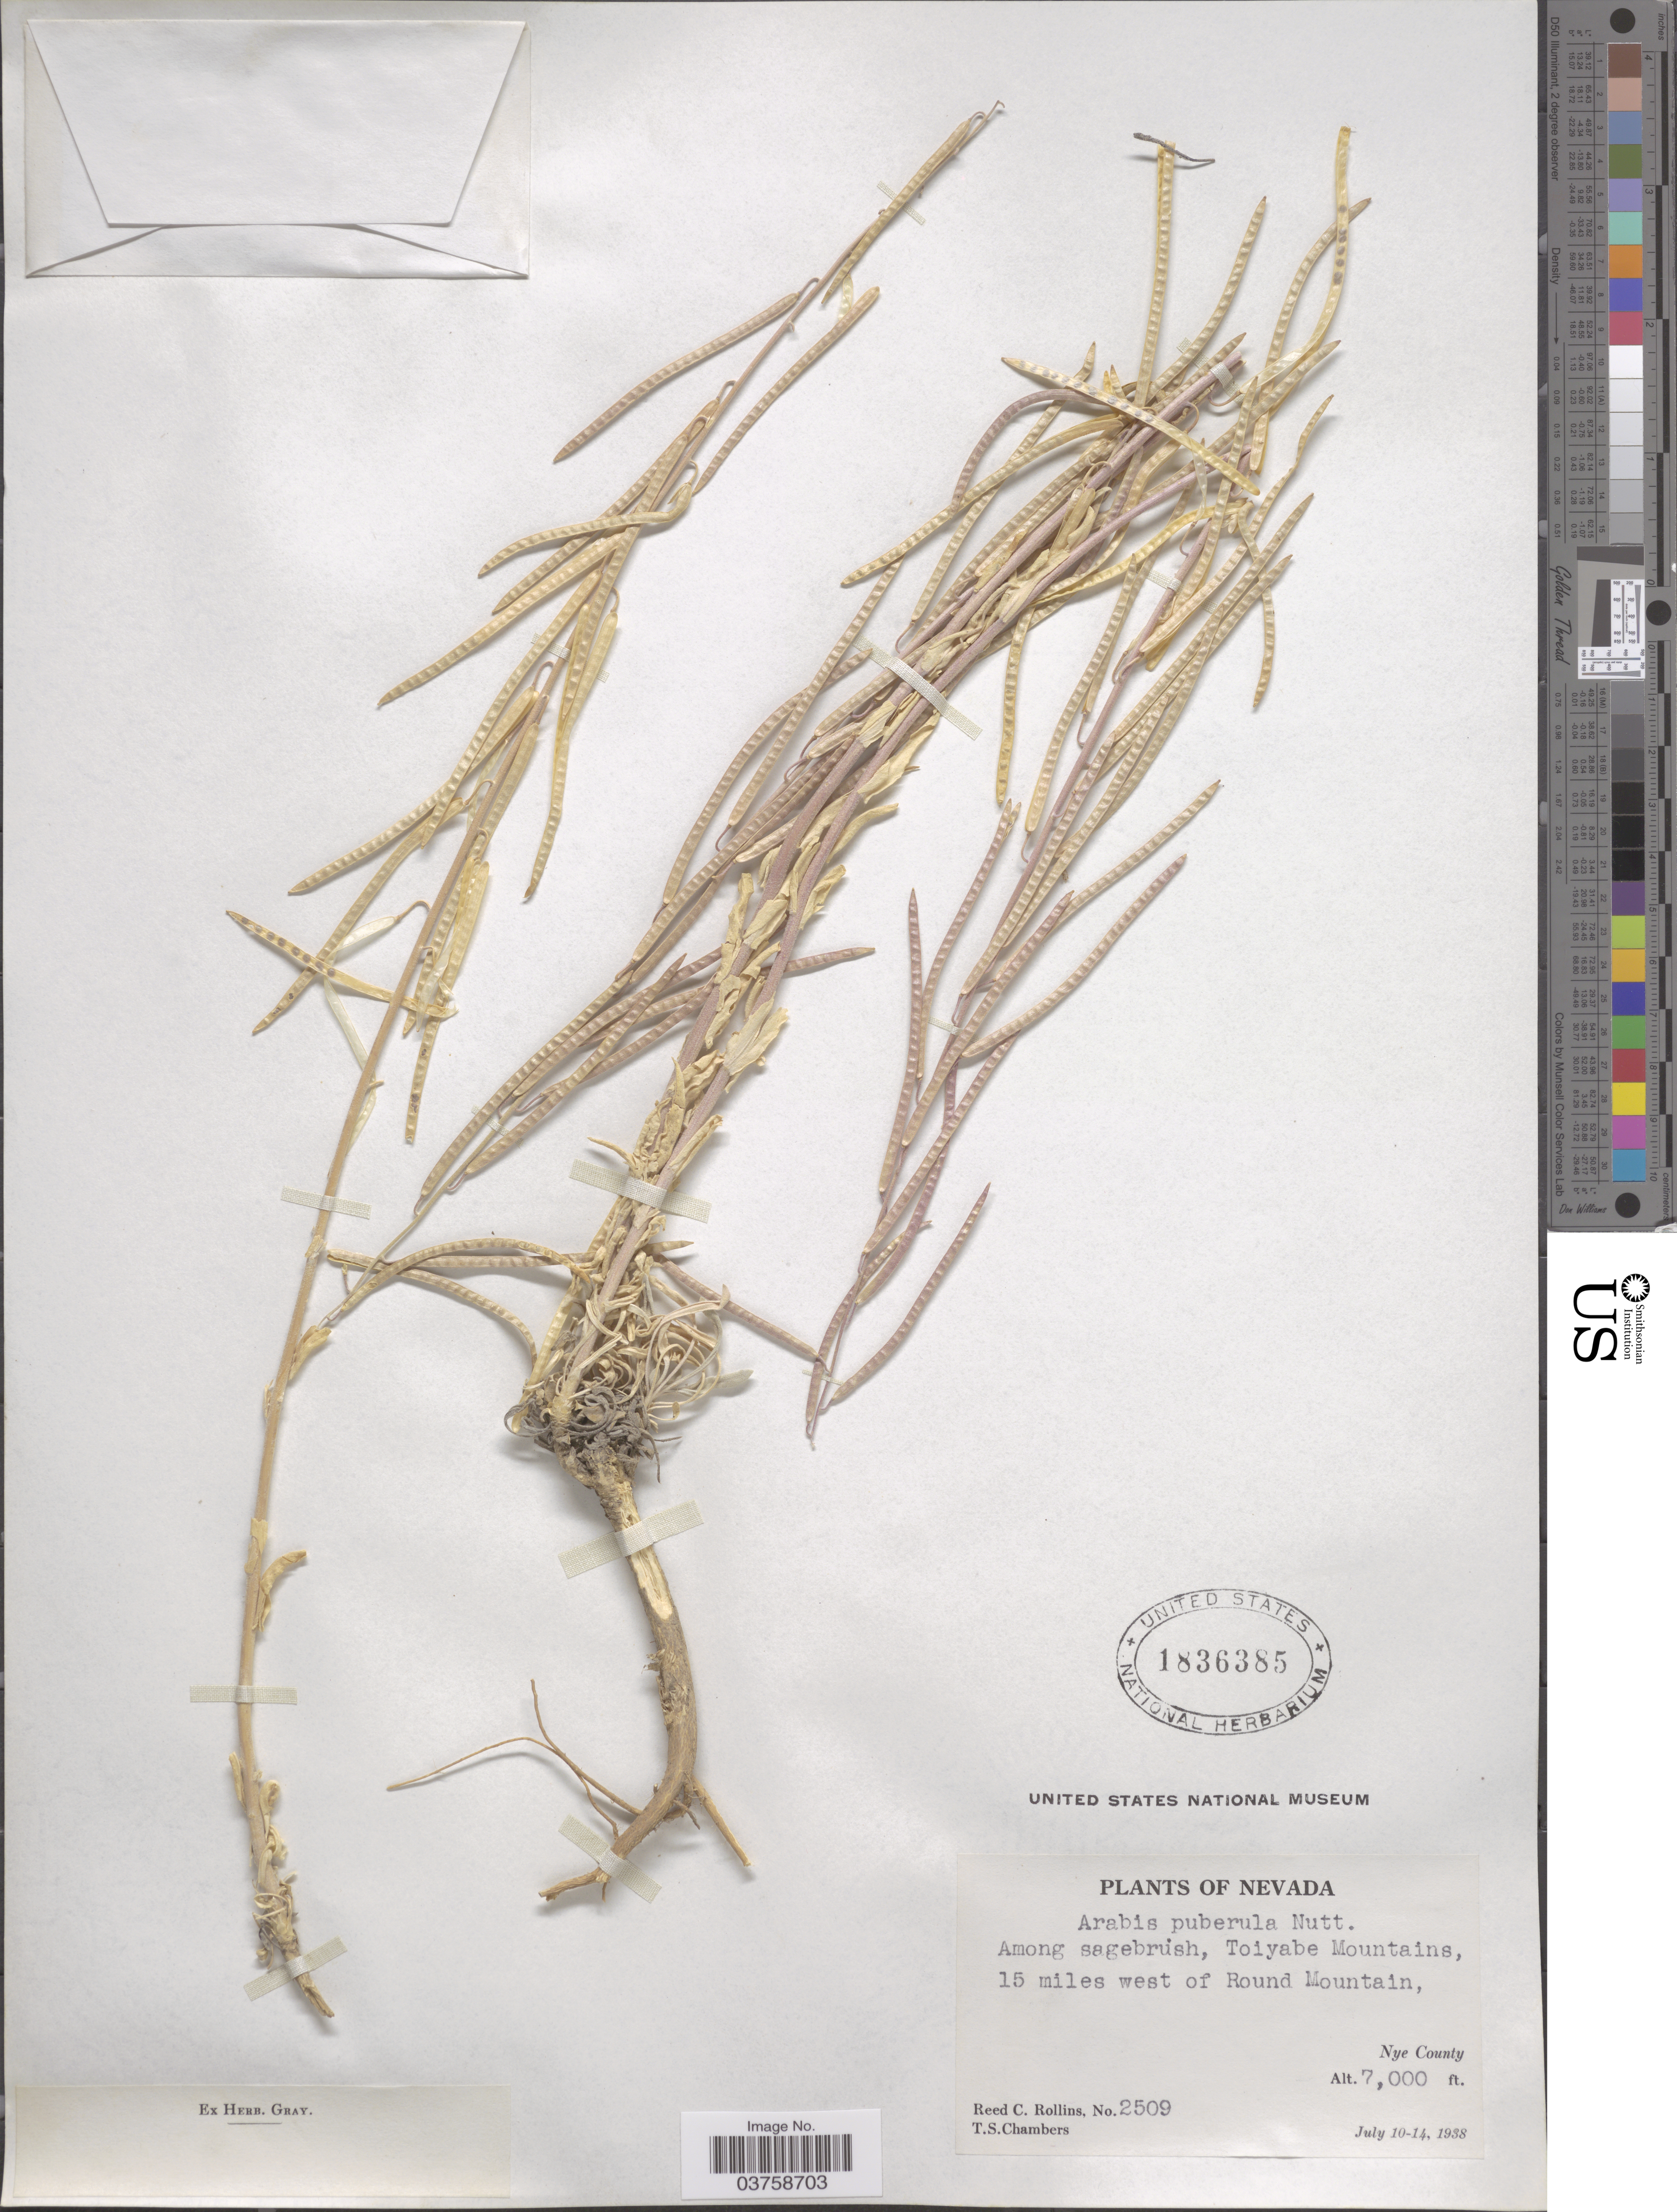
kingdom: Plantae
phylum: Tracheophyta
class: Magnoliopsida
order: Brassicales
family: Brassicaceae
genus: Arabis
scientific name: Arabis puberula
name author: Nutt.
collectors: R. C. Rollins & T. Chambers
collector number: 2509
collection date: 1938-07-10/1938-07-14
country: United States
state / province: Nevada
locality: Toiyabe Mountains, 15 miles west of Round Mountain. Nye County.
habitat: among sagebrush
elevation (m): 2134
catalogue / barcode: US 1836385